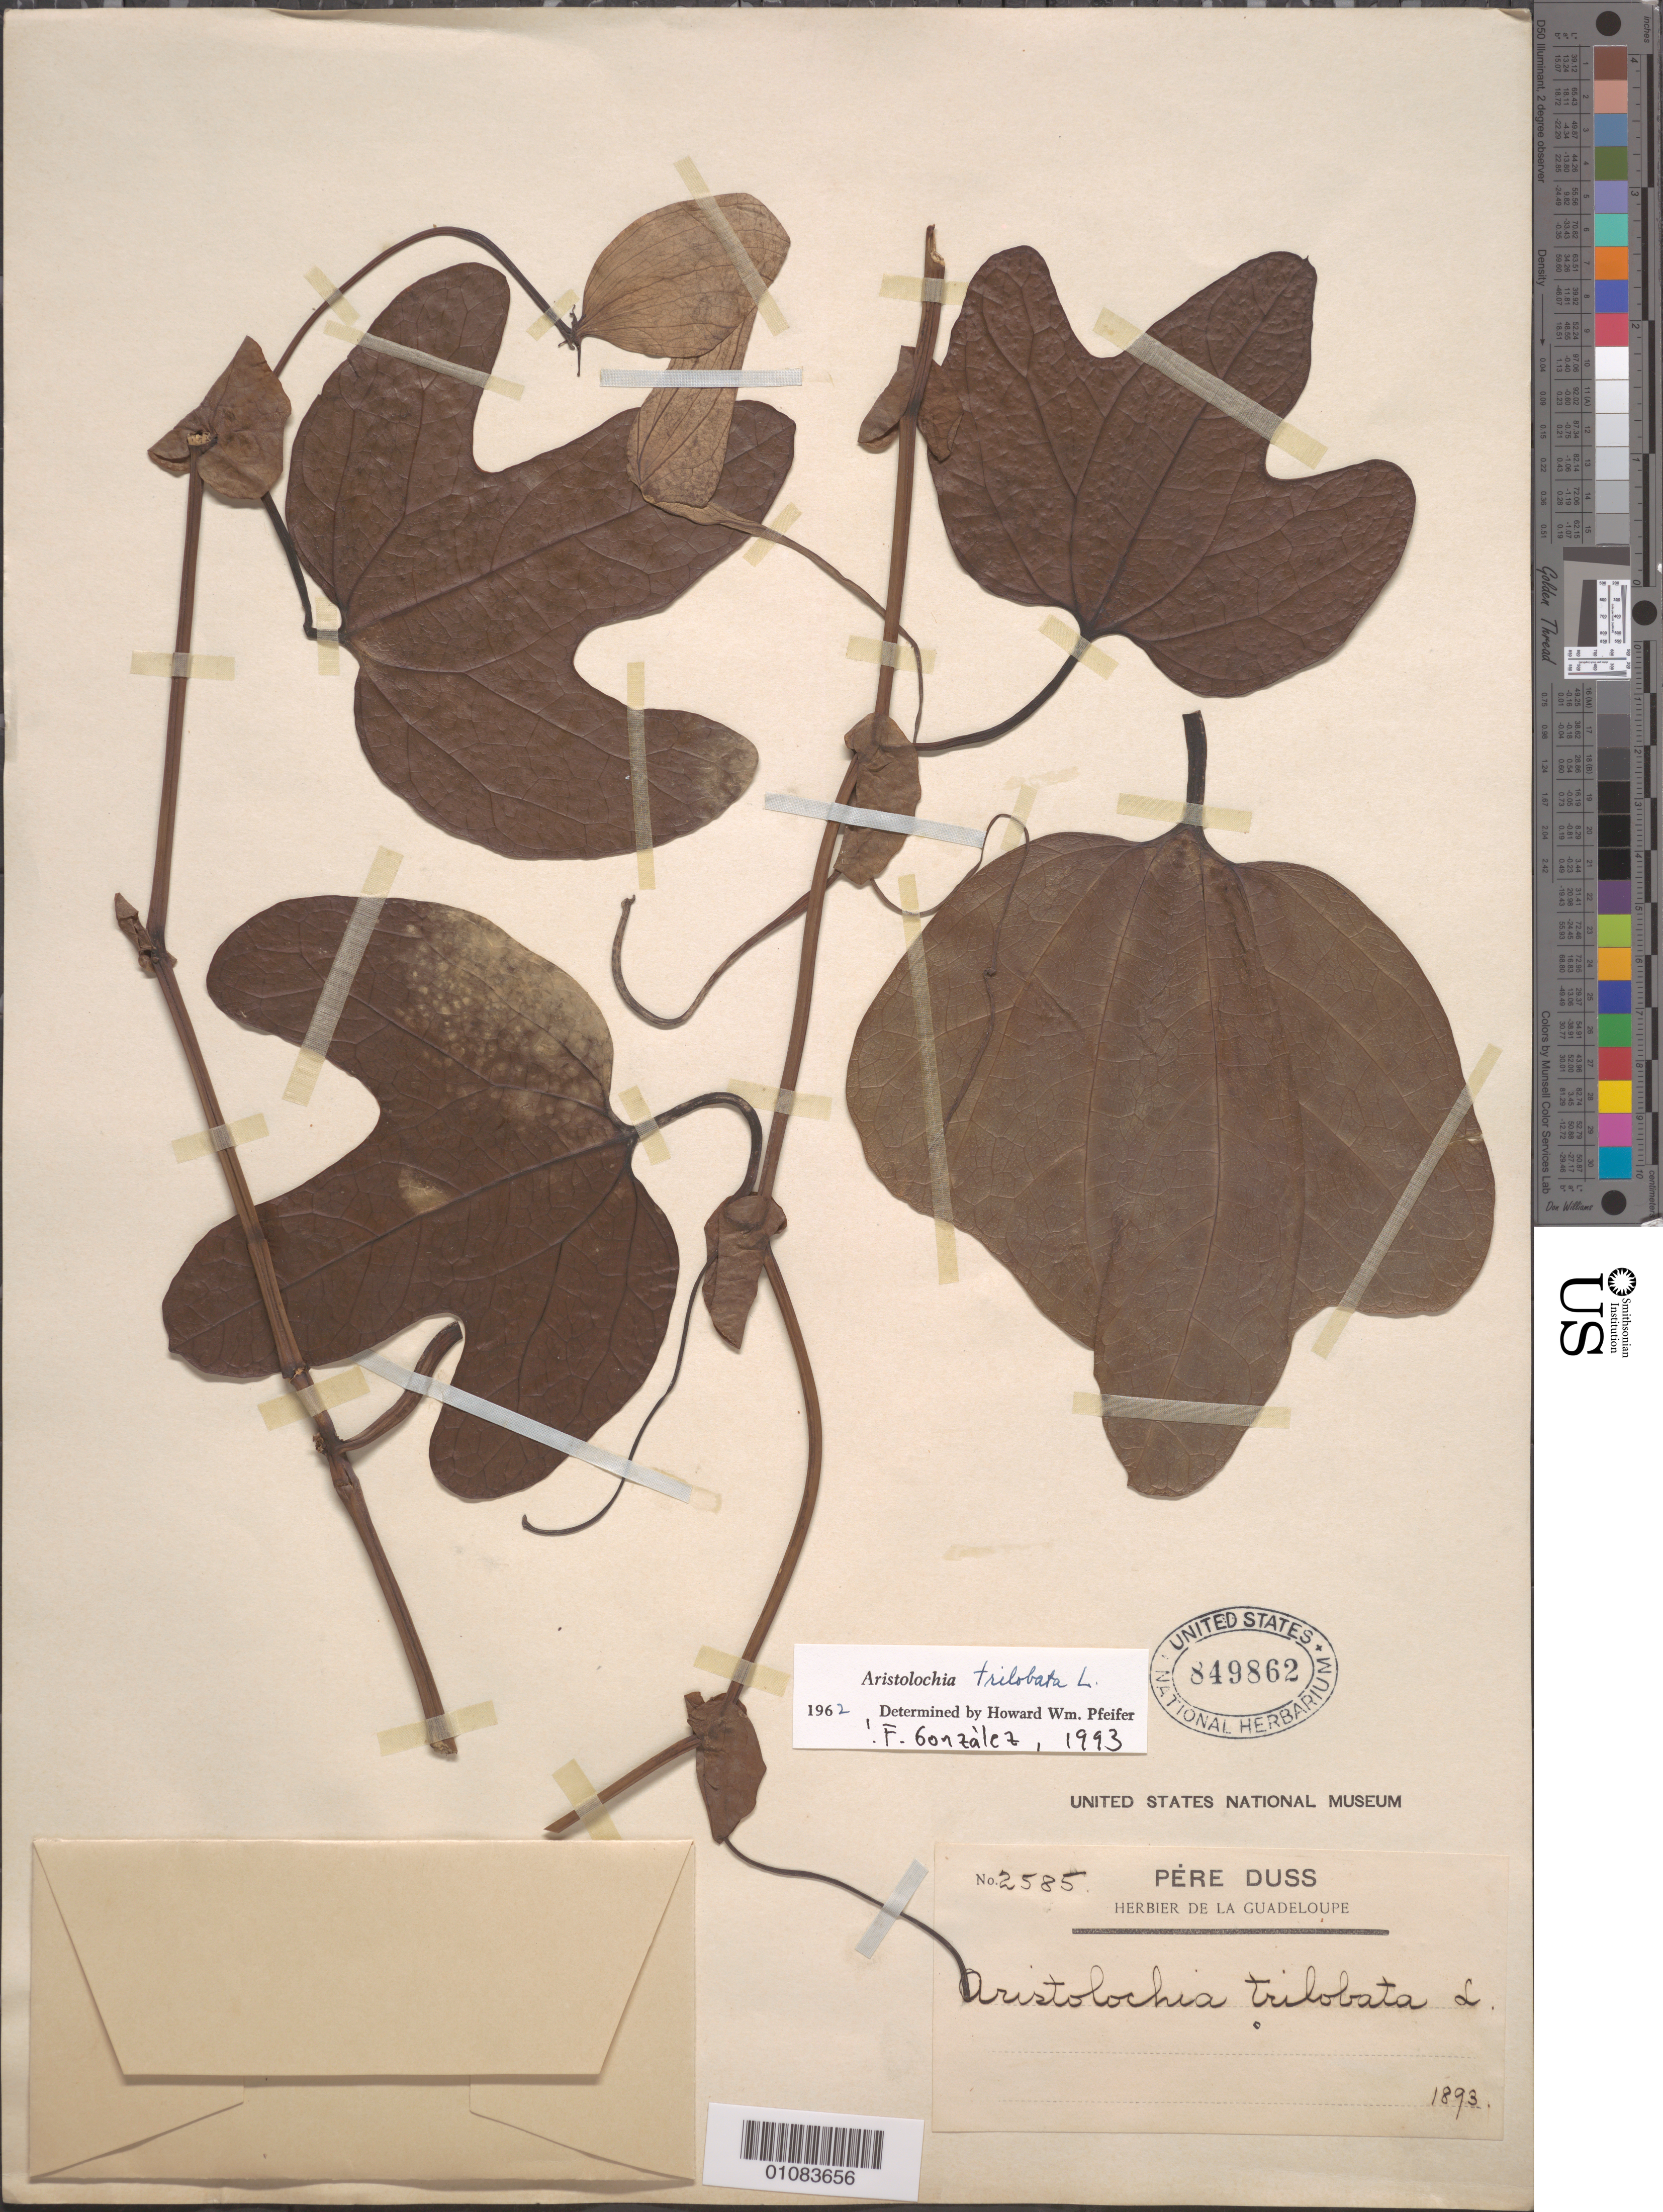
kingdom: Plantae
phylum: Tracheophyta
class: Magnoliopsida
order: Piperales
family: Aristolochiaceae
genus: Aristolochia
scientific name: Aristolochia trilobata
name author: L.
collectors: Père Duss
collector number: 2585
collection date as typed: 1893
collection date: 1893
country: Guadeloupe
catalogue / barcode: US 849862